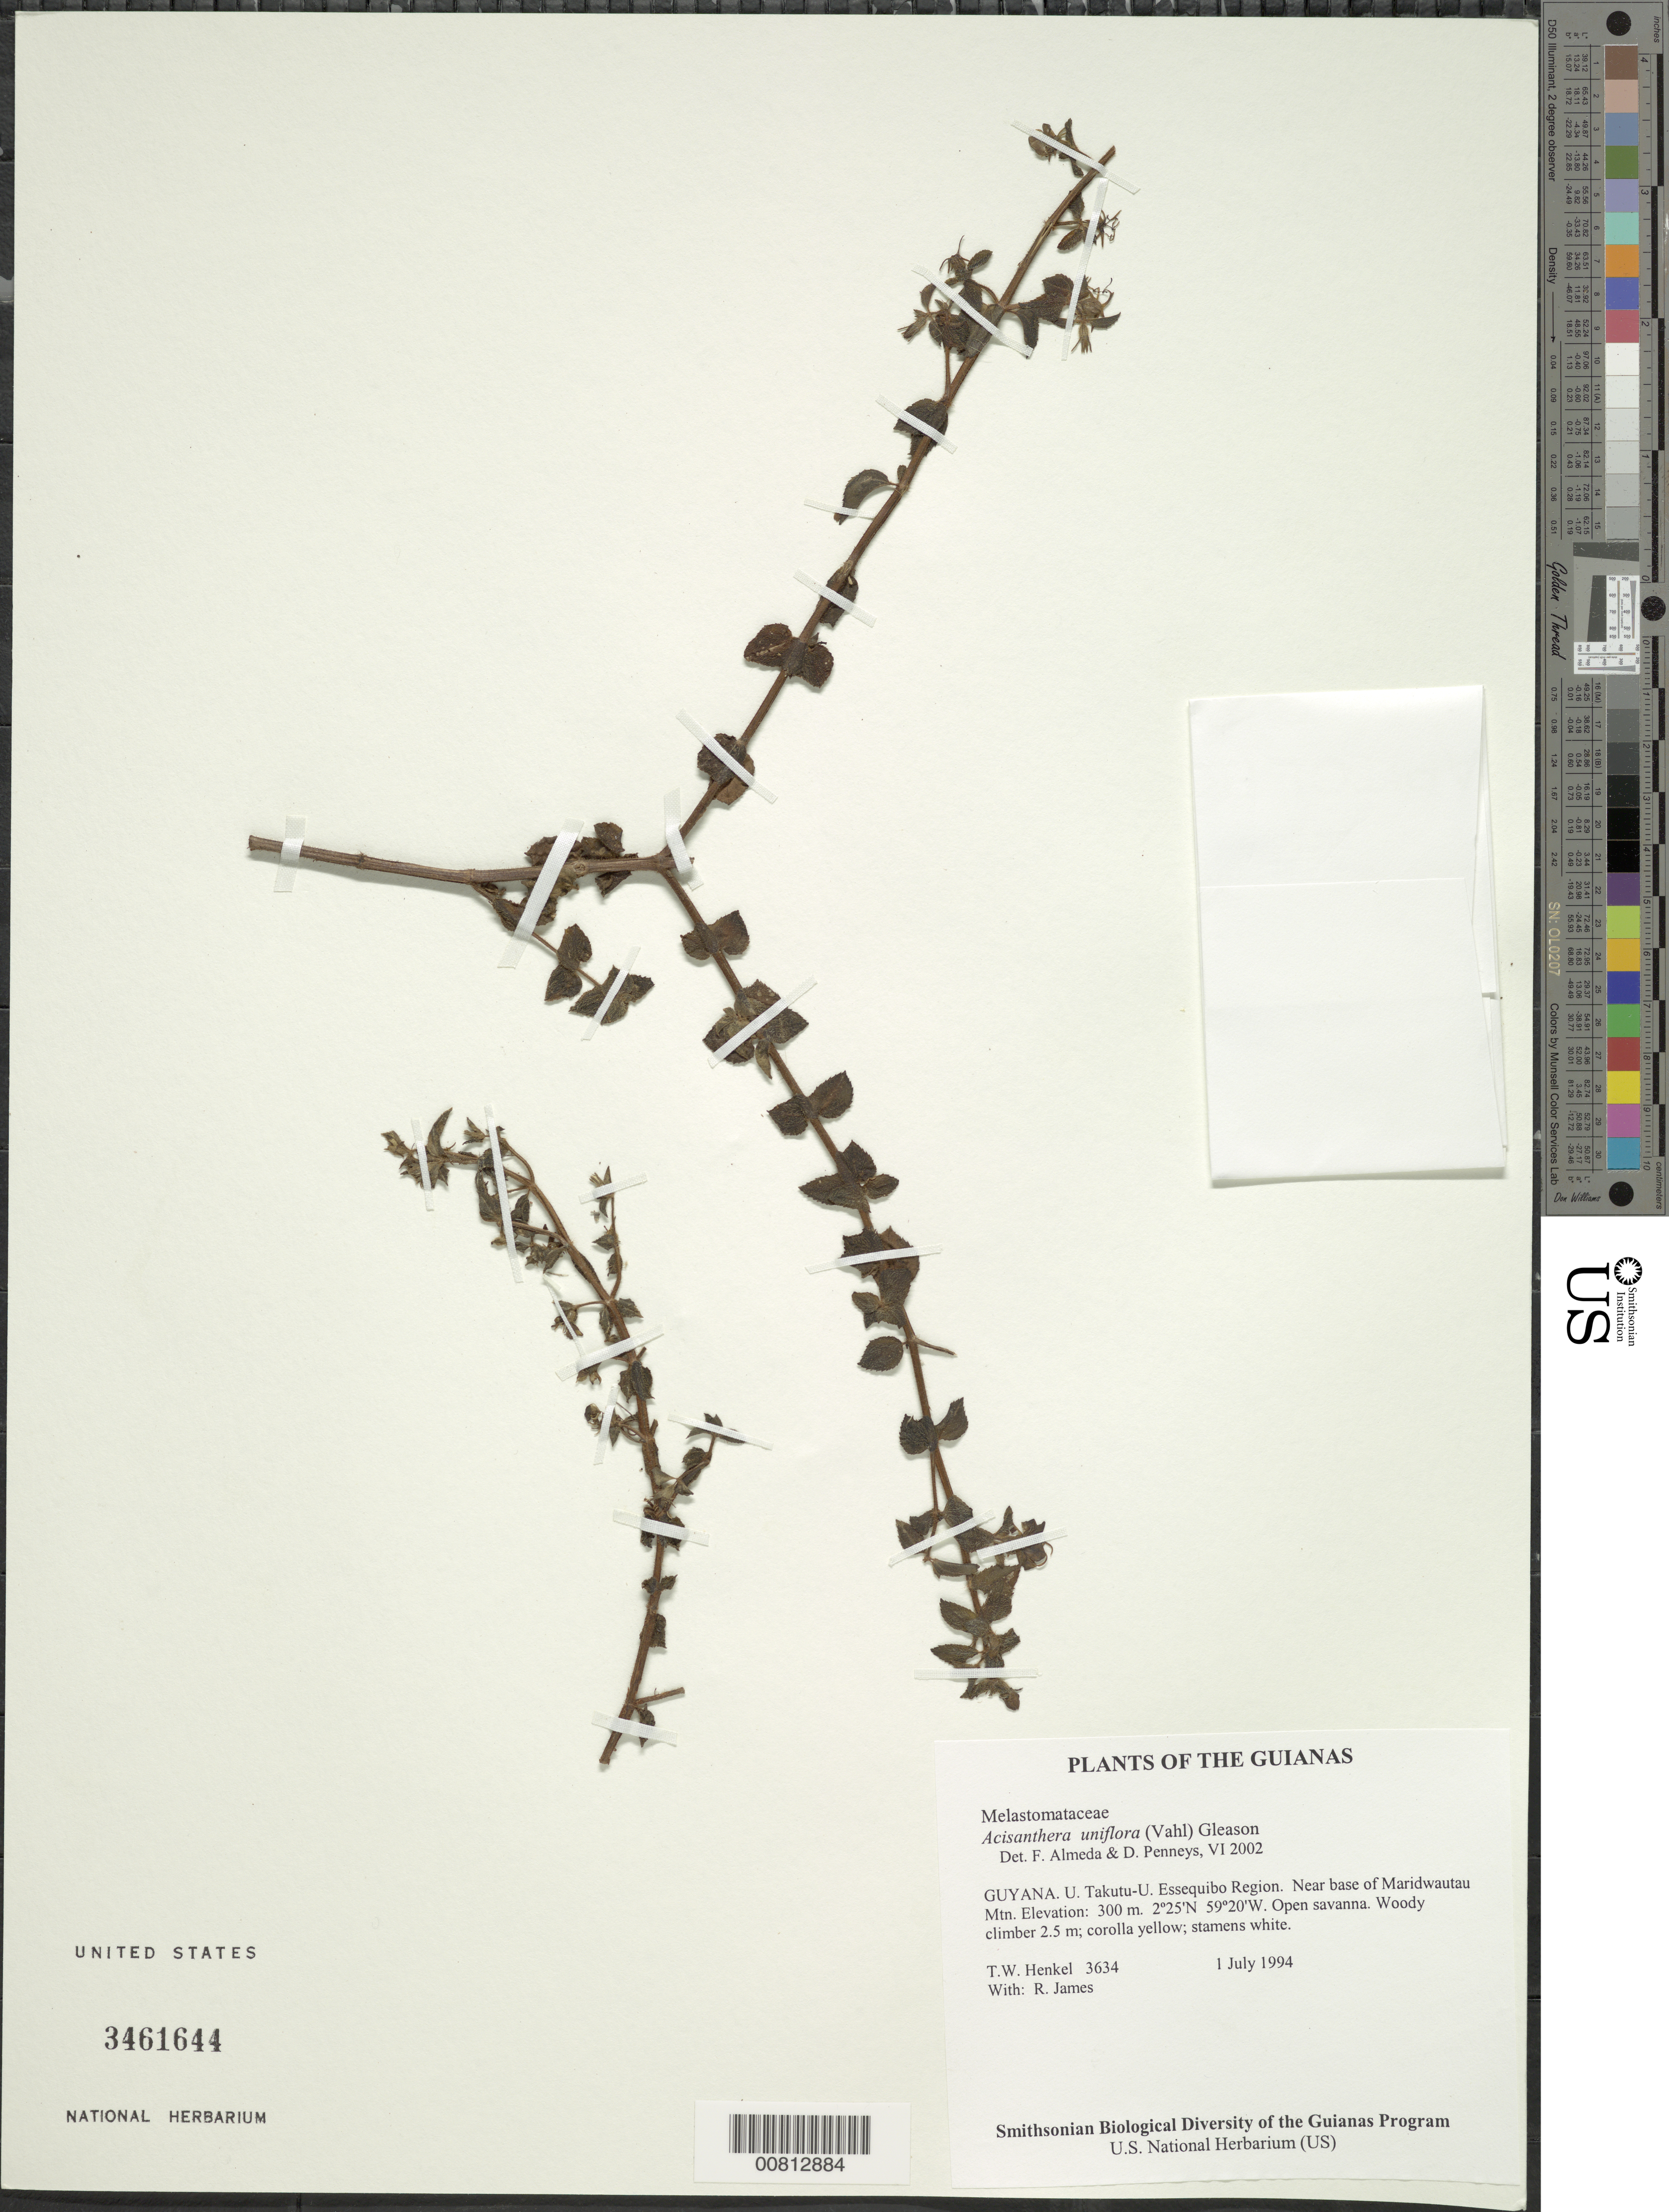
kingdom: Plantae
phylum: Tracheophyta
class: Magnoliopsida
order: Myrtales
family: Melastomataceae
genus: Acisanthera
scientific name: Acisanthera uniflora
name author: (Vahl) Gleason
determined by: Almeda, F.; Penneys, D. S.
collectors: T. Henkel & R. James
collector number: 3634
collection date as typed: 1 January 1994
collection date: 1994-01-01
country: Guyana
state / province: U. Takutu-U. Essequibo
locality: Near base of Maridwautau Mtn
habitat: Open savanna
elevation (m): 300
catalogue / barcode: US 3461644